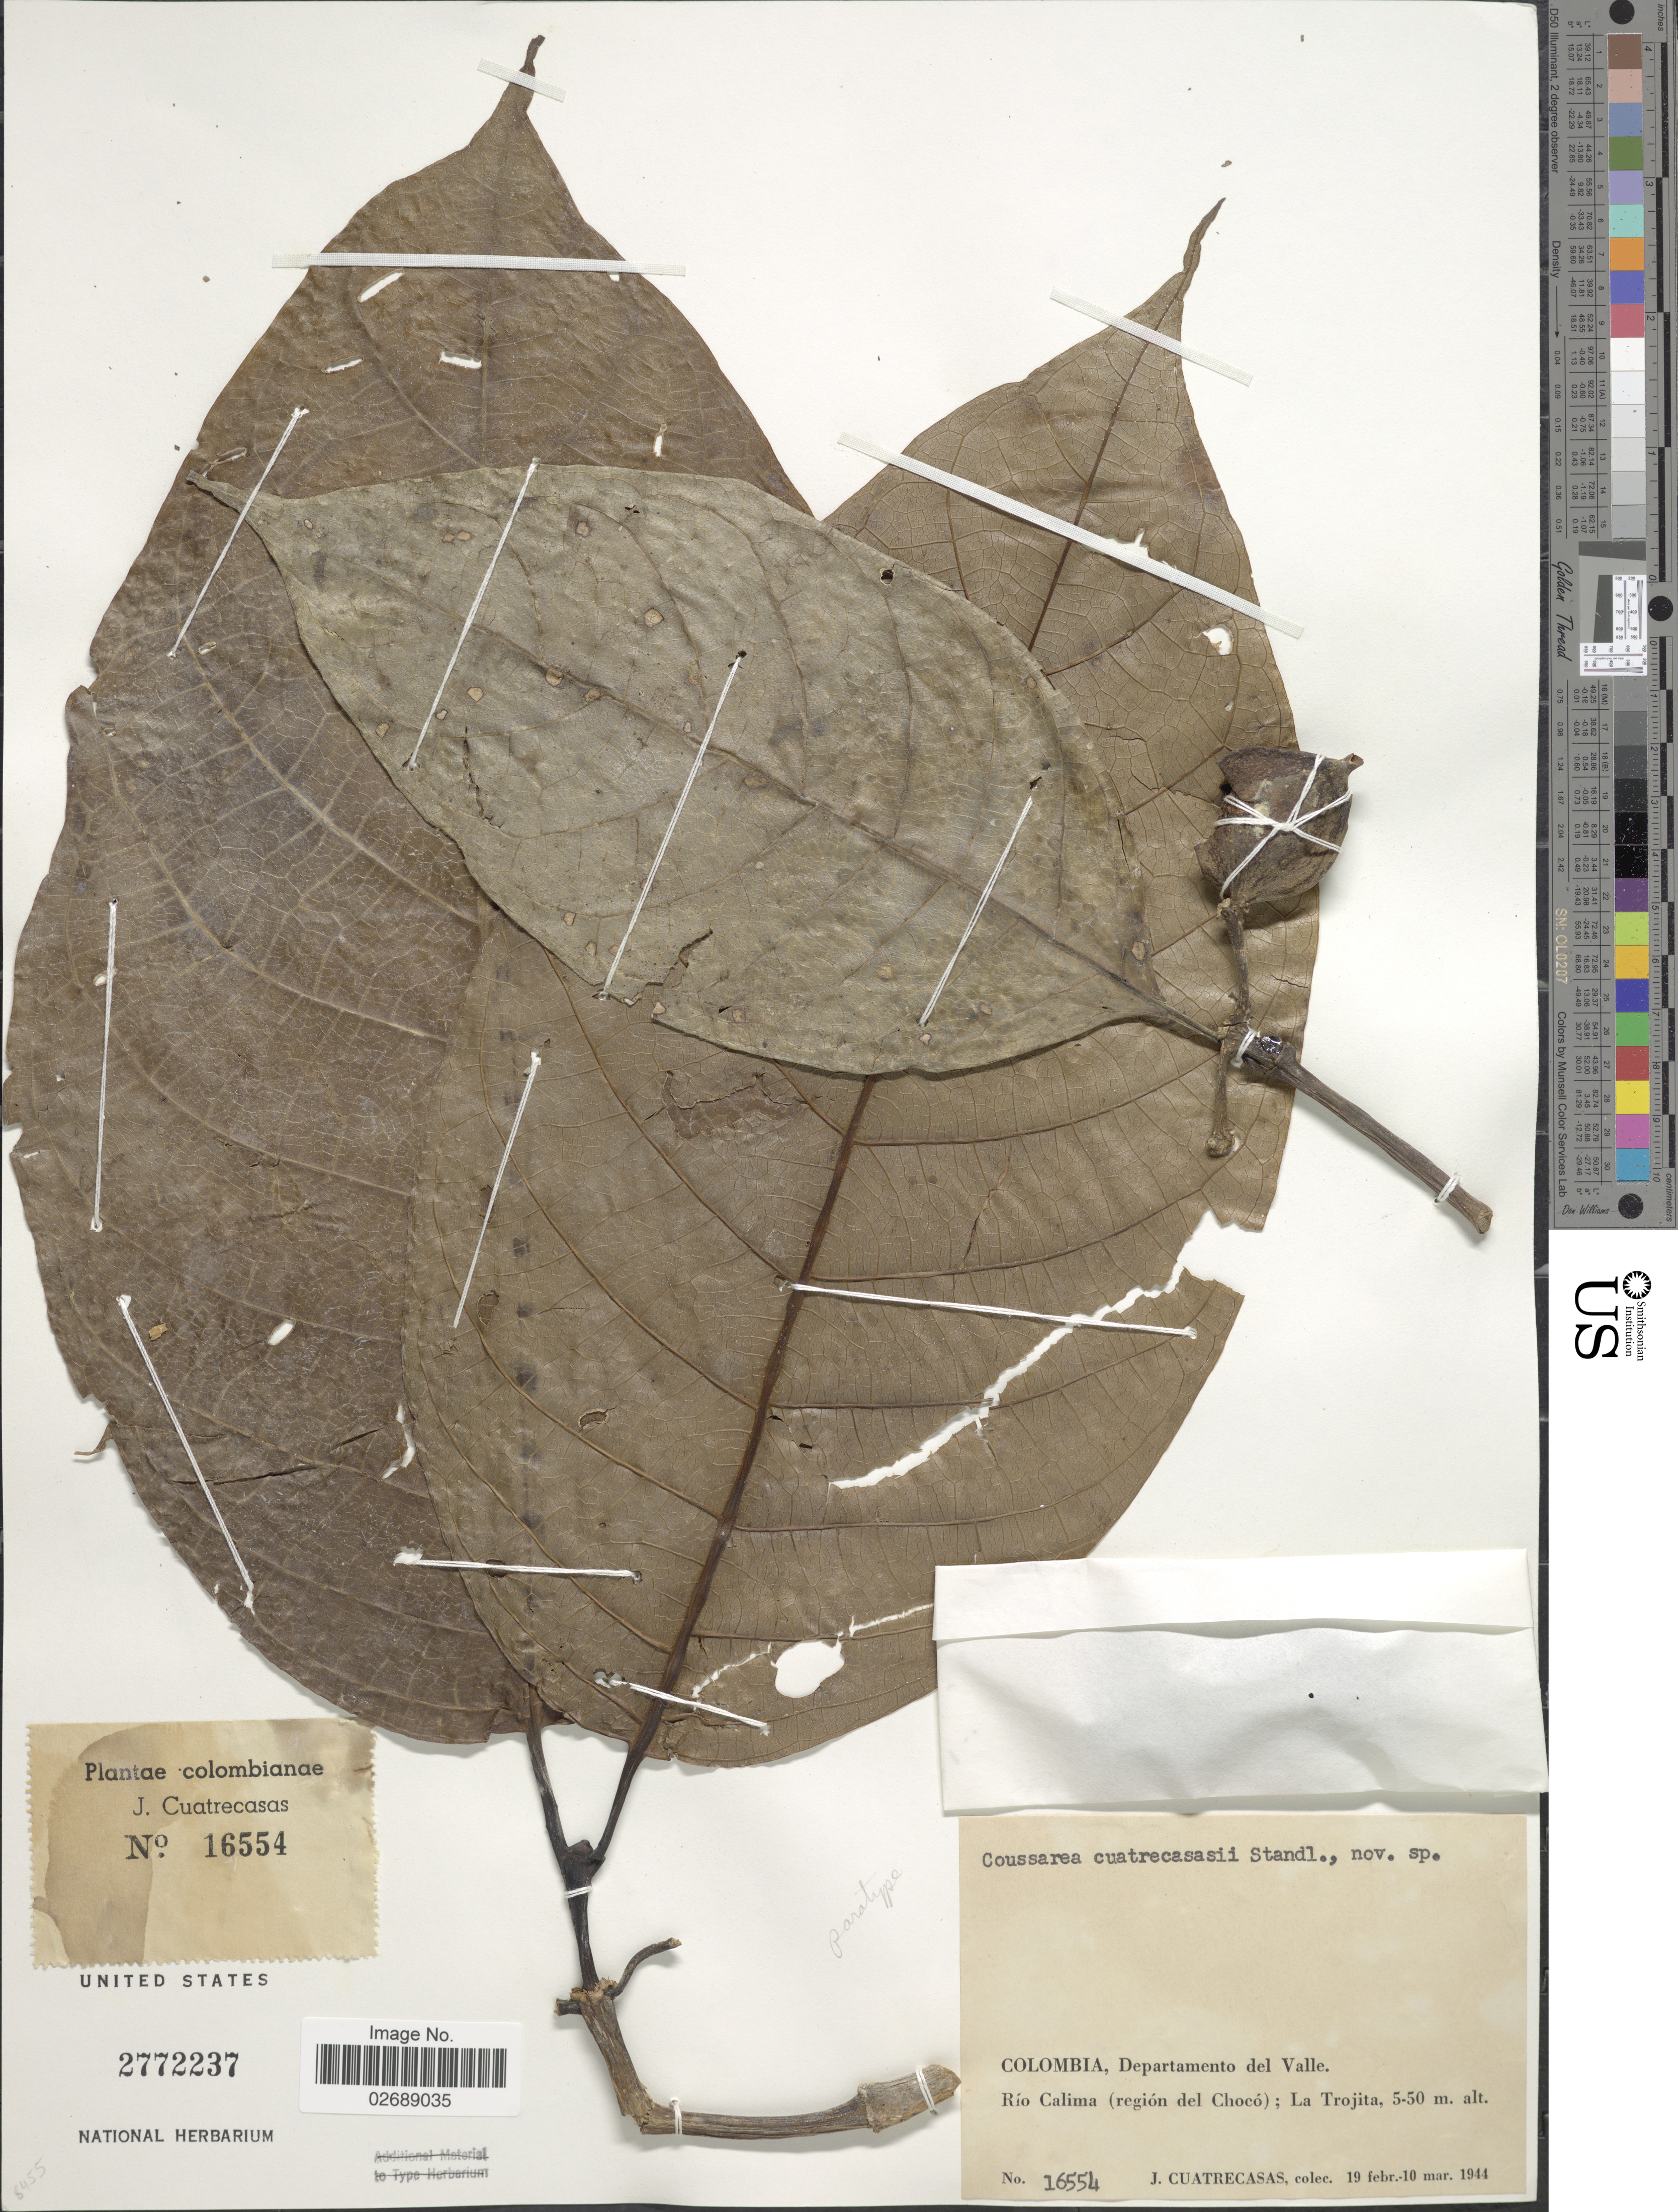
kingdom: Plantae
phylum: Tracheophyta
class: Magnoliopsida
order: Gentianales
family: Rubiaceae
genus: Coussarea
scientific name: Coussarea cuatrecasasii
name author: Standl. ex Steyerm.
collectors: J. Cuatrecasas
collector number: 16554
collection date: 1944-02-19/1944-03-10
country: Colombia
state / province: Valle del Cauca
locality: Departamento del Valle. Rio Calima (region del Choco); La Trojita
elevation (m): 5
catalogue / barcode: US 2772237